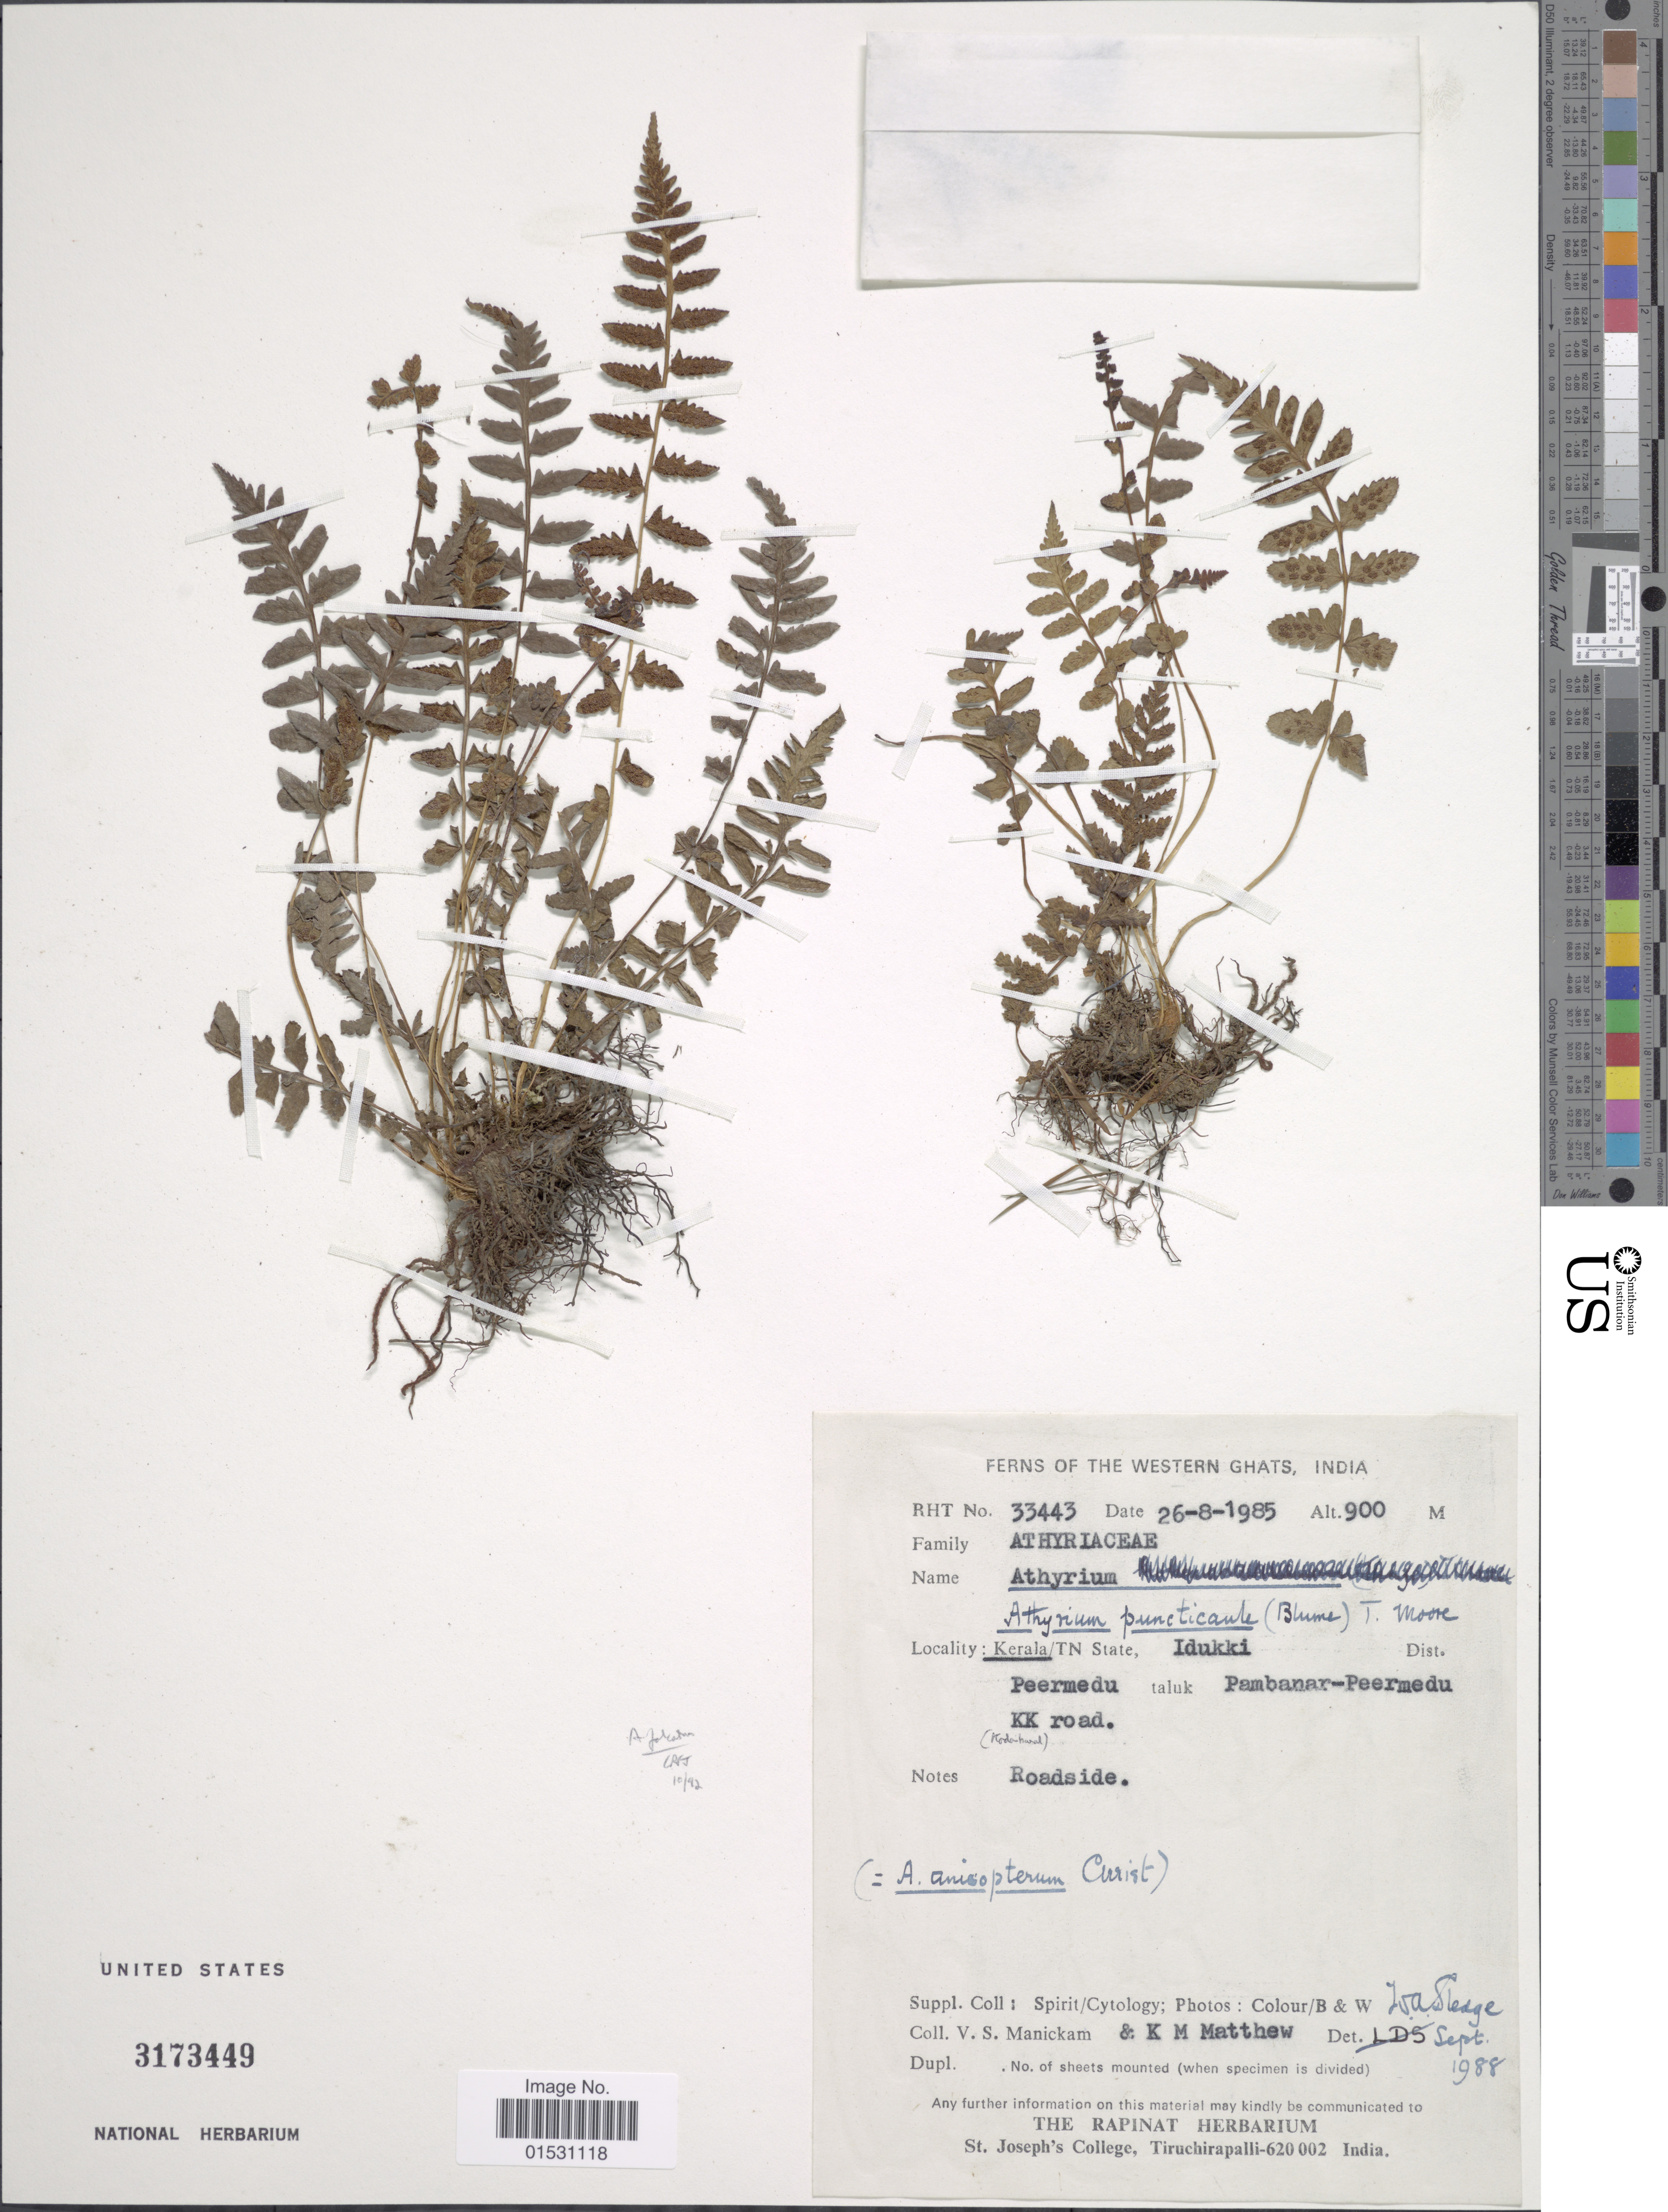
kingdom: Plantae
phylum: Tracheophyta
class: Polypodiopsida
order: Polypodiales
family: Athyriaceae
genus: Athyrium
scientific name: Athyrium puncticaule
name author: (Blume) T. Moore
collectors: V. Manickam & K. M. Matthew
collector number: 33443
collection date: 1985-08-26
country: India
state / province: Kerala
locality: Idukki. Dist. Peermedu taluk Pambanar-Peermedu KK road.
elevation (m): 900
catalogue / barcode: US 3173449